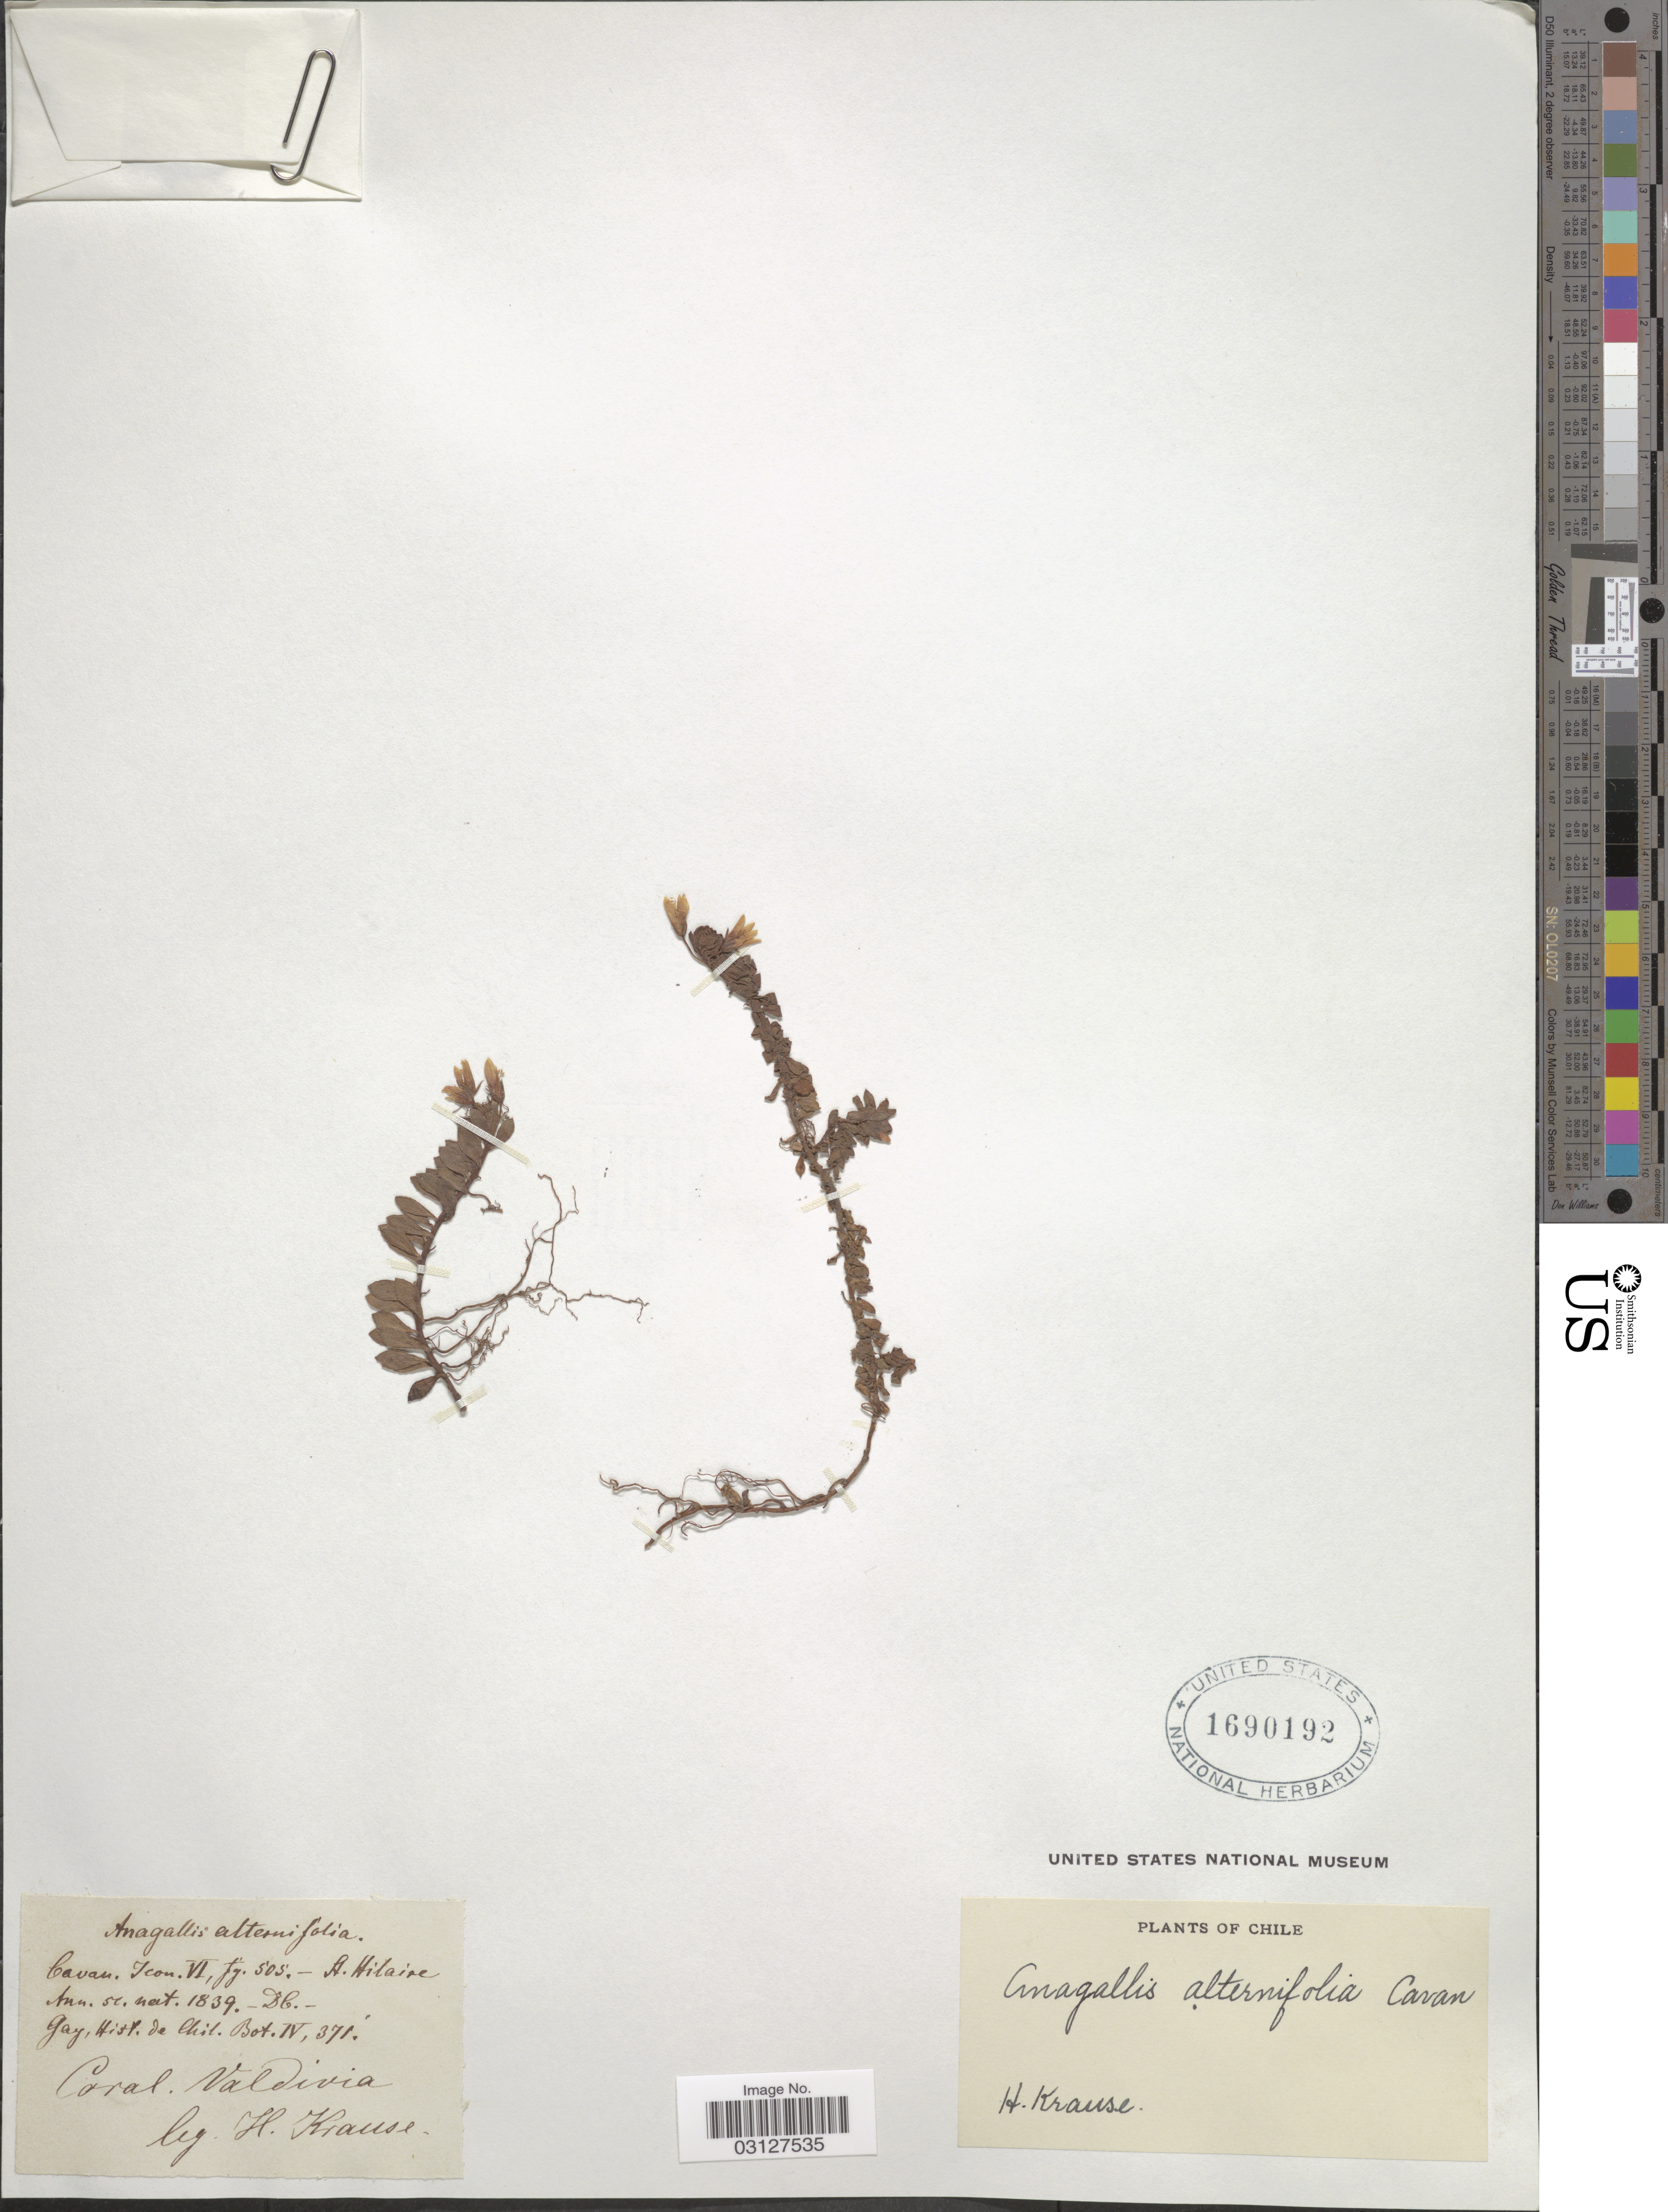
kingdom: Plantae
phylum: Tracheophyta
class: Magnoliopsida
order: Ericales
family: Primulaceae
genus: Anagallis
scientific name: Anagallis alternifolia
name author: Cav.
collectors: H. Krause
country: Chile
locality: Valdivia.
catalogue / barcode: US 1690192